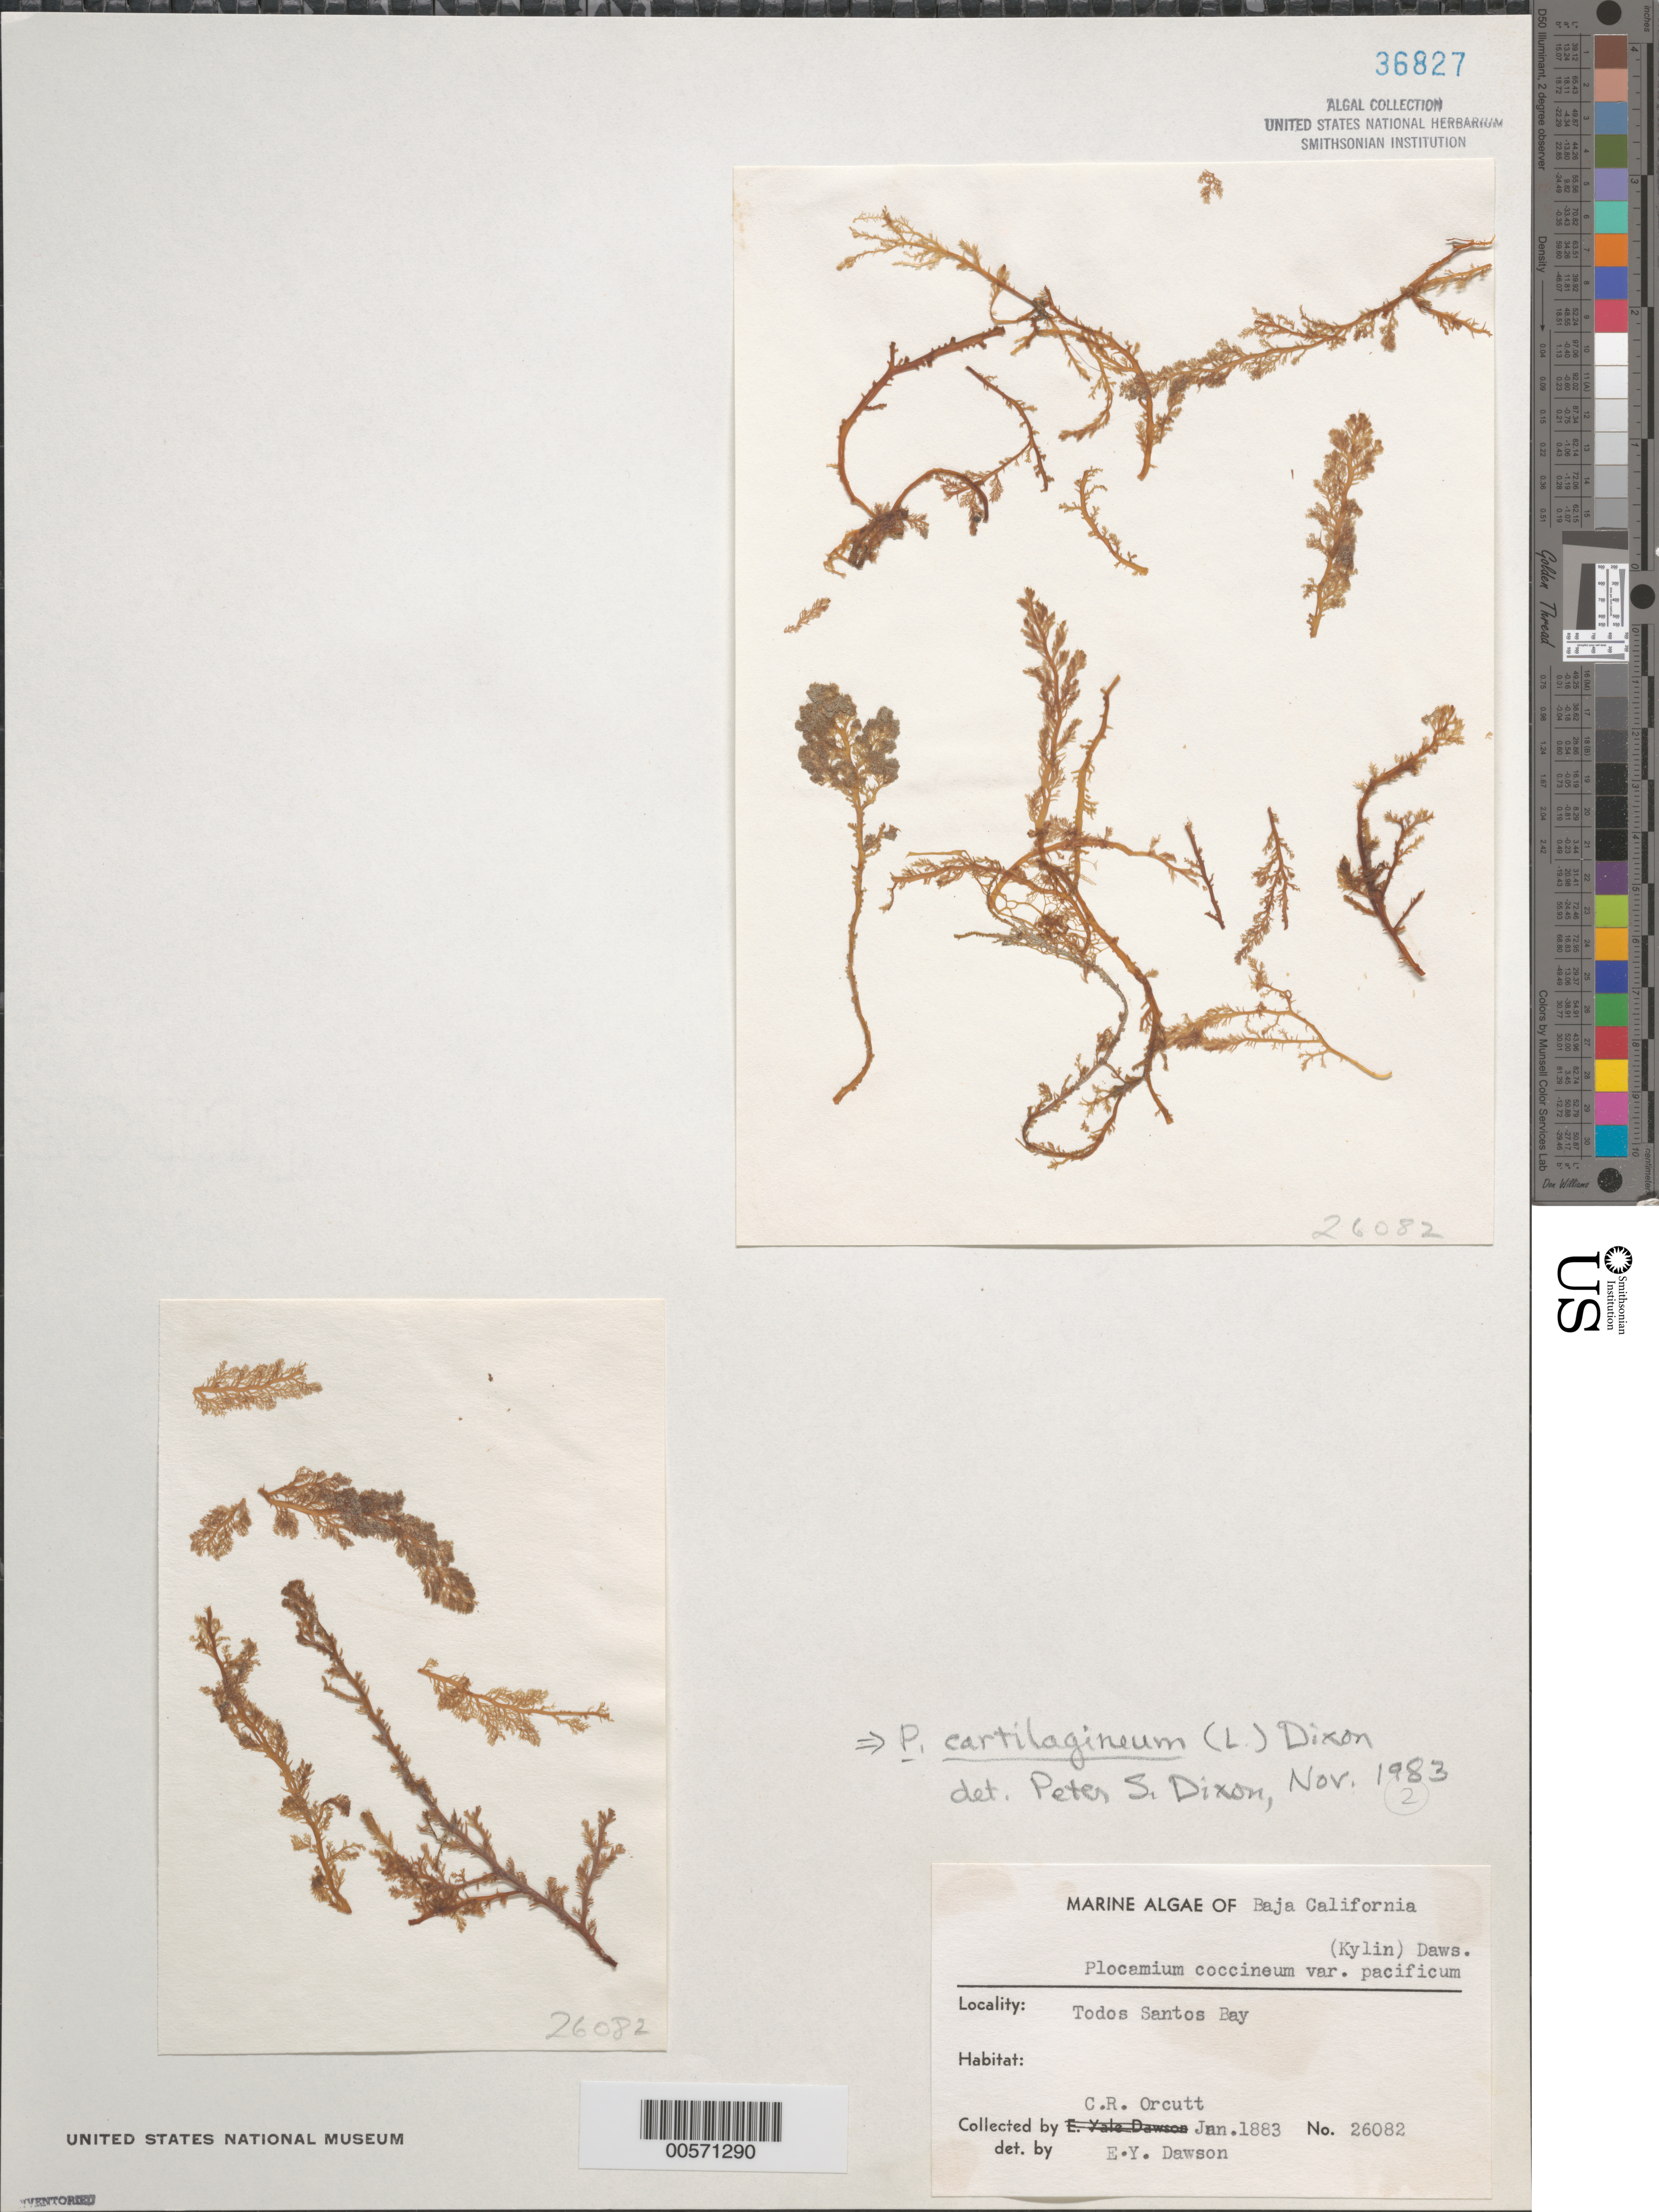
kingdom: Plantae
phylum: Rhodophyta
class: Florideophyceae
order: Plocamiales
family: Plocamiaceae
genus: Plocamium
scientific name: Plocamium cartilagineum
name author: (L.) P.S. Dixon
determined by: Dixon, P. S.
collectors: C. R. Orcutt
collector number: EYD 26082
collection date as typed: Jan 1883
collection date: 1883-01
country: Mexico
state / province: Baja California Sur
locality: Bahia de Todos Santos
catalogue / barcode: US 36827